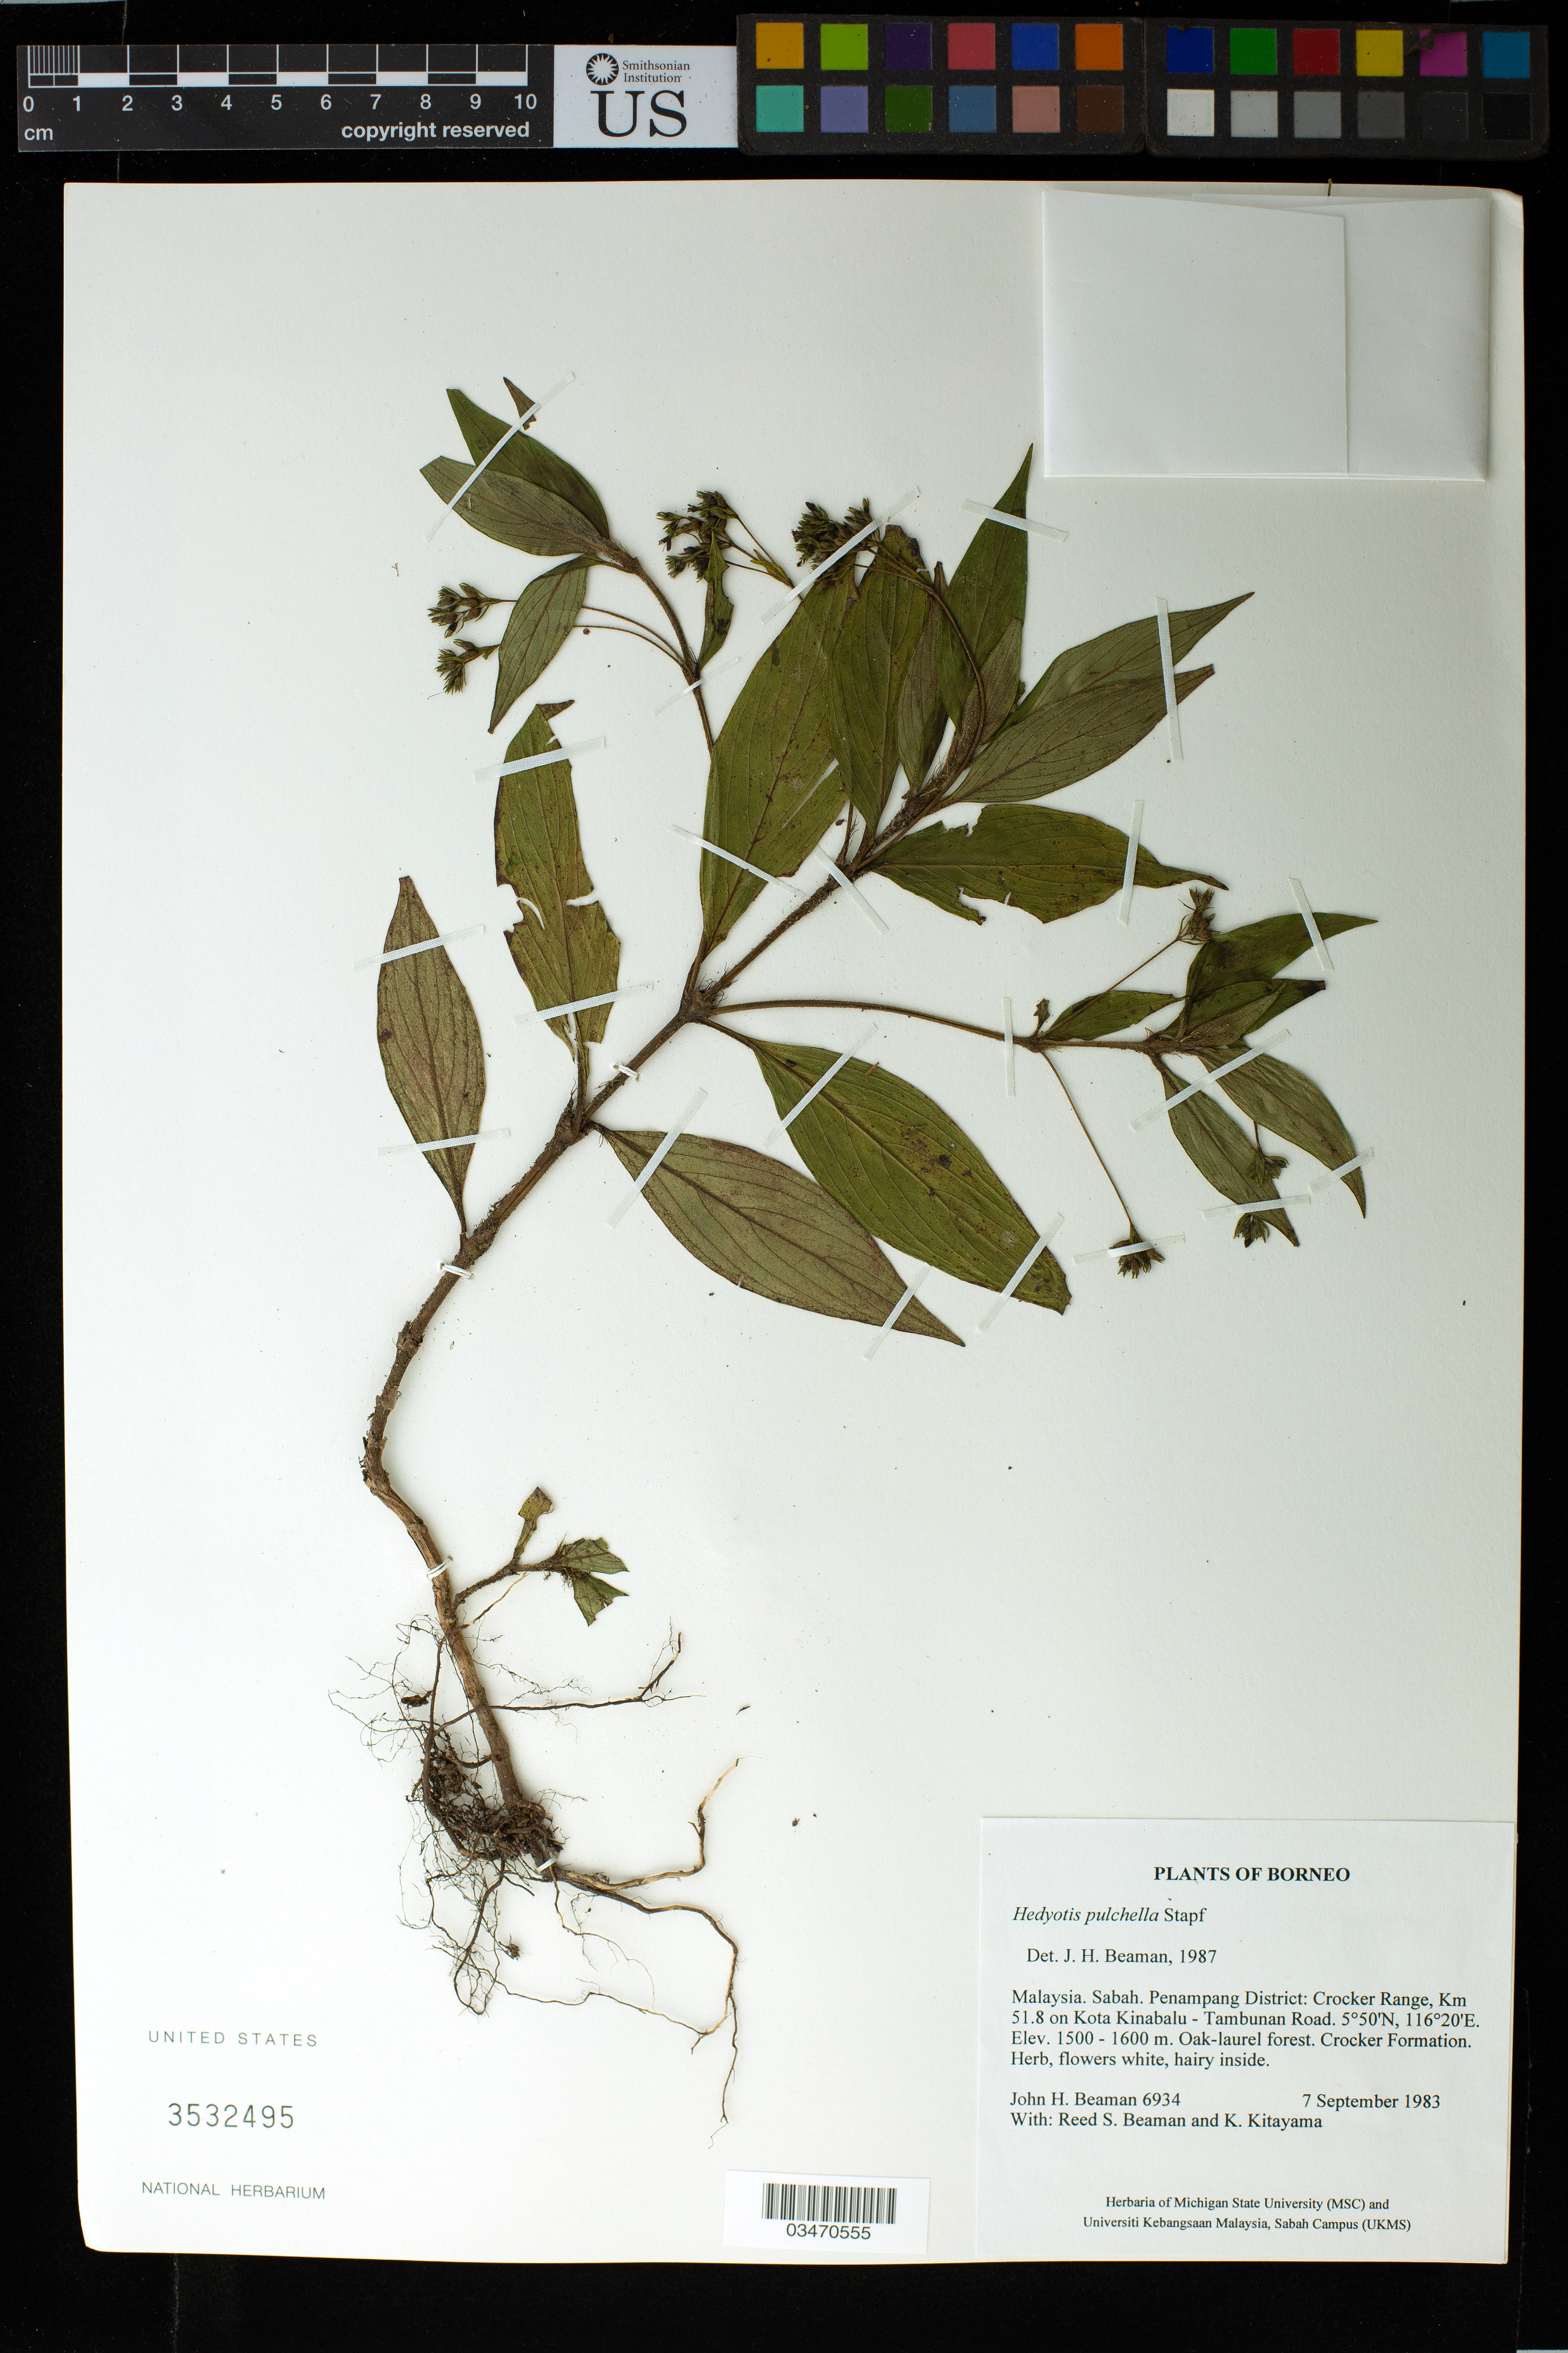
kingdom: Plantae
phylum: Tracheophyta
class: Magnoliopsida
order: Gentianales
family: Rubiaceae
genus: Hedyotis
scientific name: Hedyotis pulchella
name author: Stapf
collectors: J. H. Beaman, R. S. Beaman & K. Kitayama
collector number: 6934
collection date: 1983-09-07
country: Malaysia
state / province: Sabah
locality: Borneo, Penampang District: Crocker Range, Km 51.8 on Kota Kinabalu-Tambunan Road.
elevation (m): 1500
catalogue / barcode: US 3532495